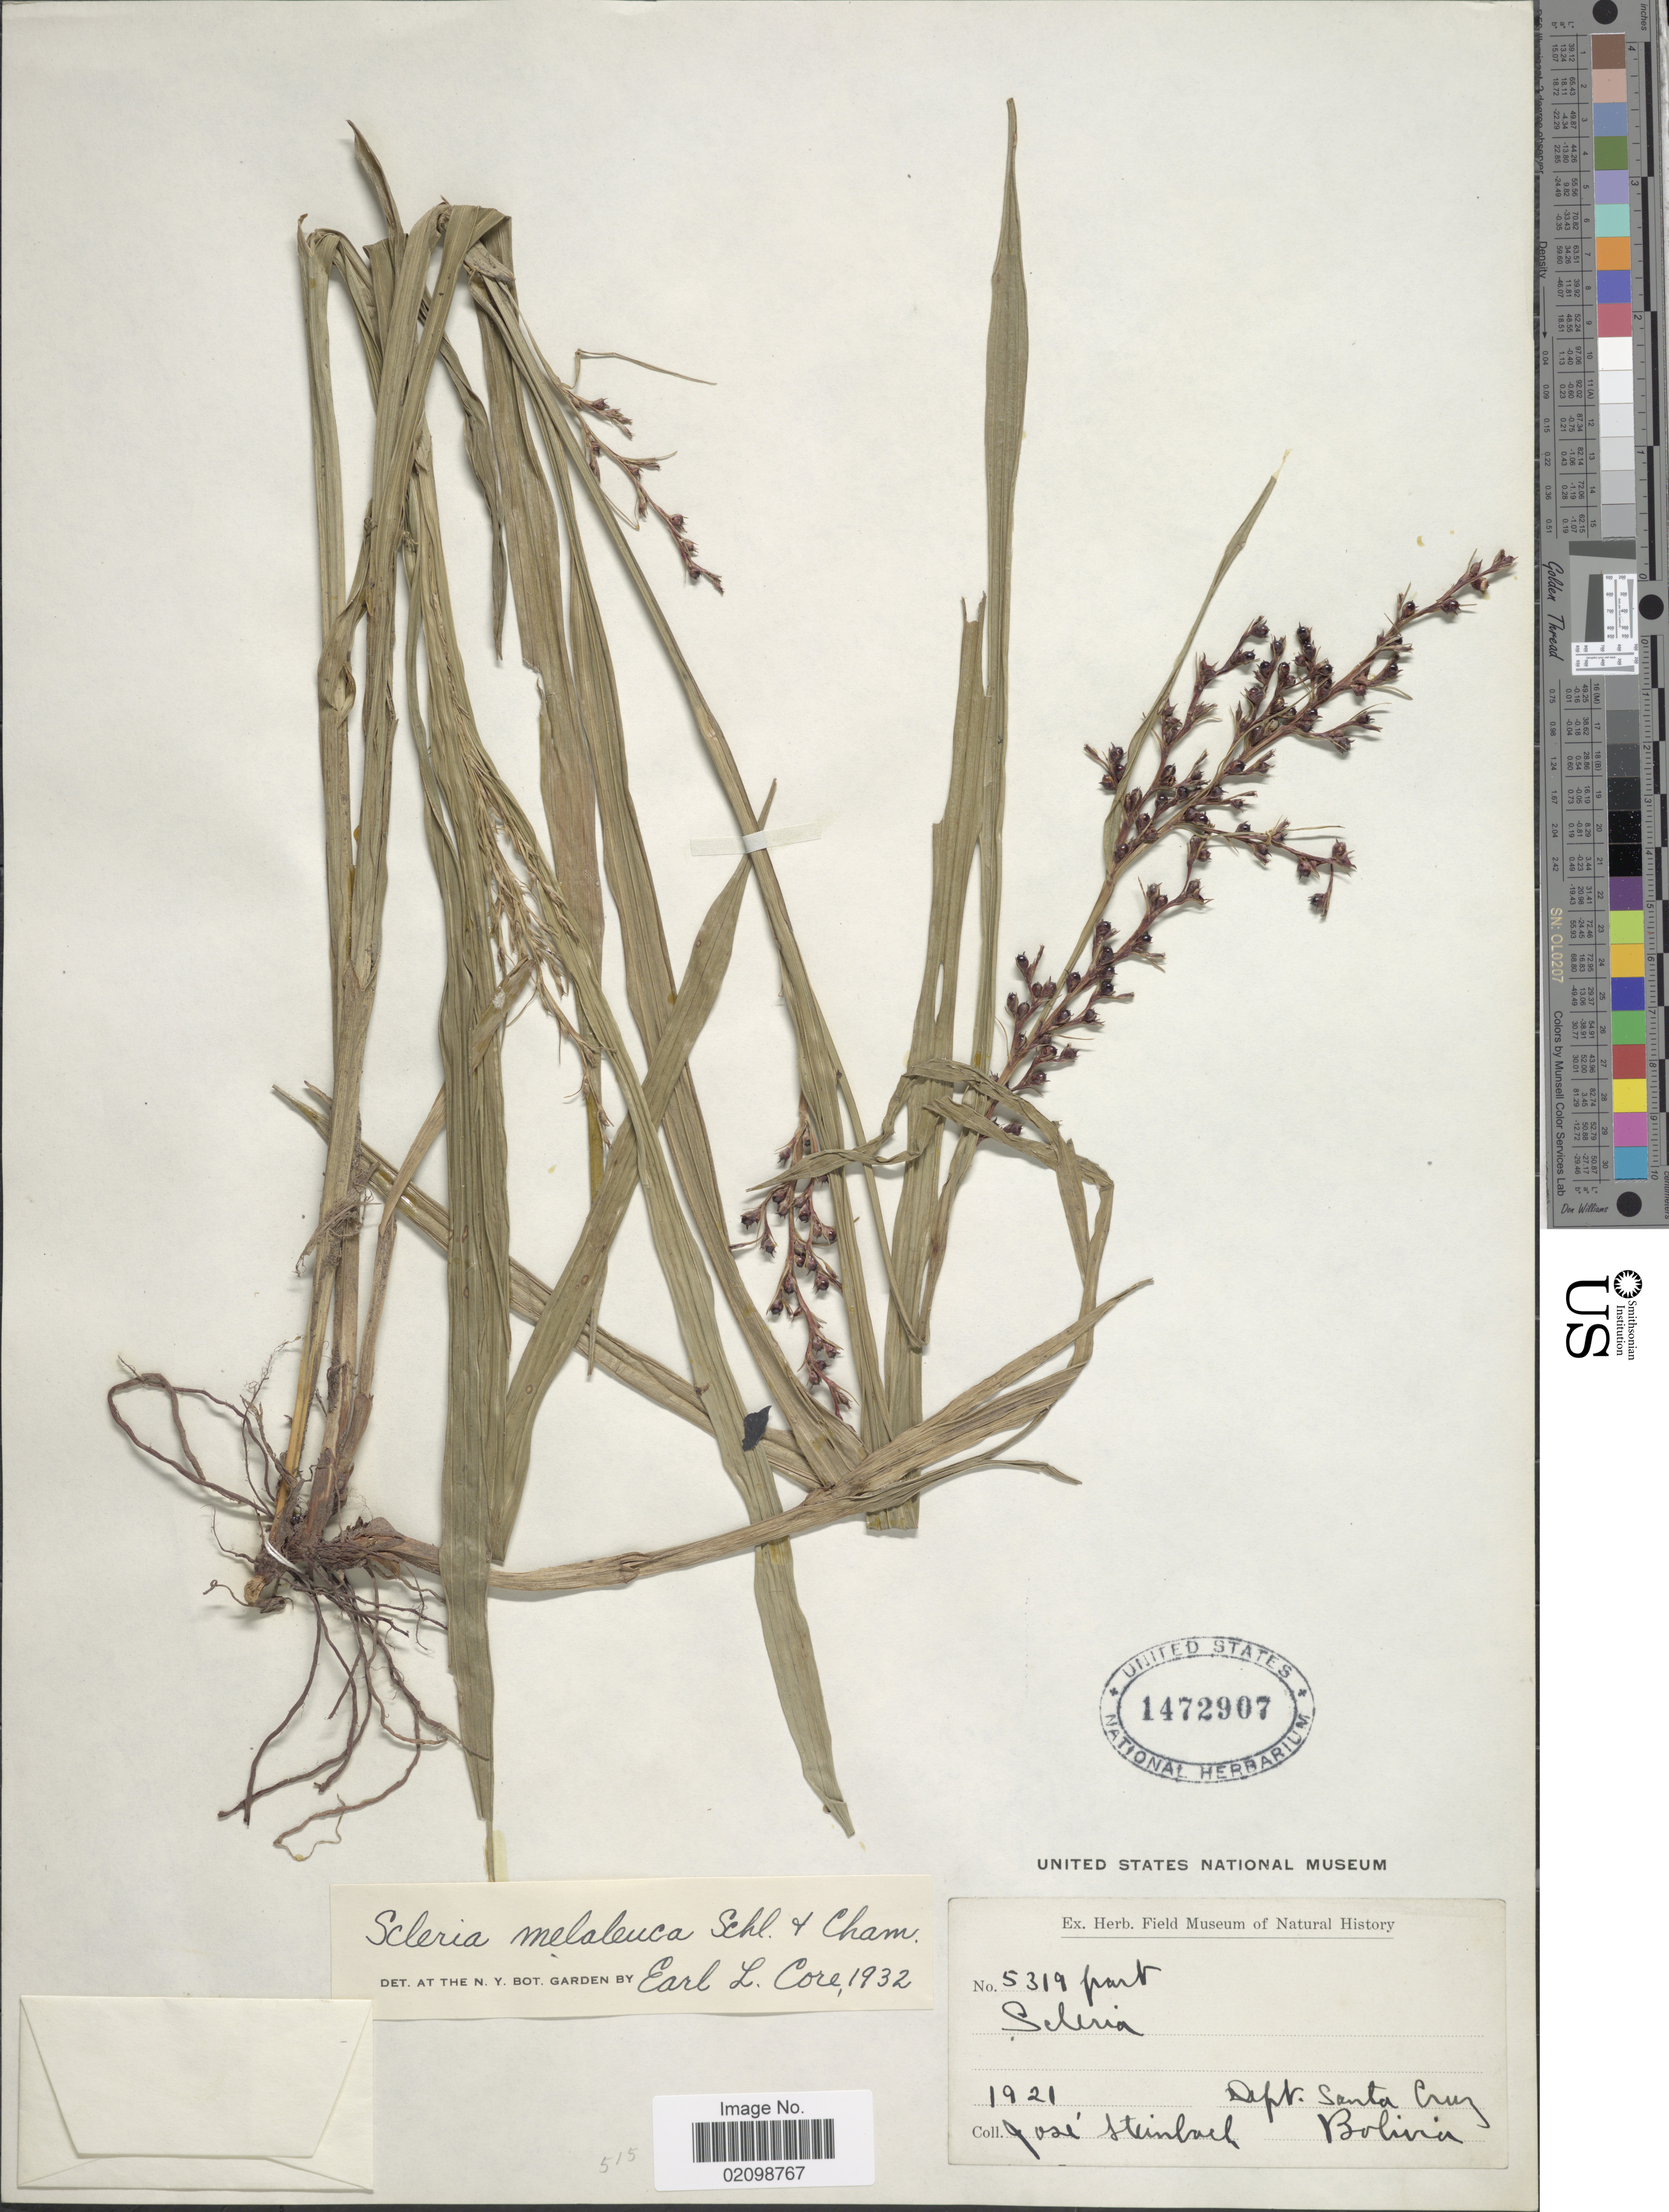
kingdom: Plantae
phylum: Tracheophyta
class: Liliopsida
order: Poales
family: Cyperaceae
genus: Scleria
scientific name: Scleria gaertneri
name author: Raddi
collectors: J. Steinbach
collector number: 5319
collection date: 1921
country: Bolivia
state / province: Santa Cruz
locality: Dept. Santa Cruz, Bolivia.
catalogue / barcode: US 1472907